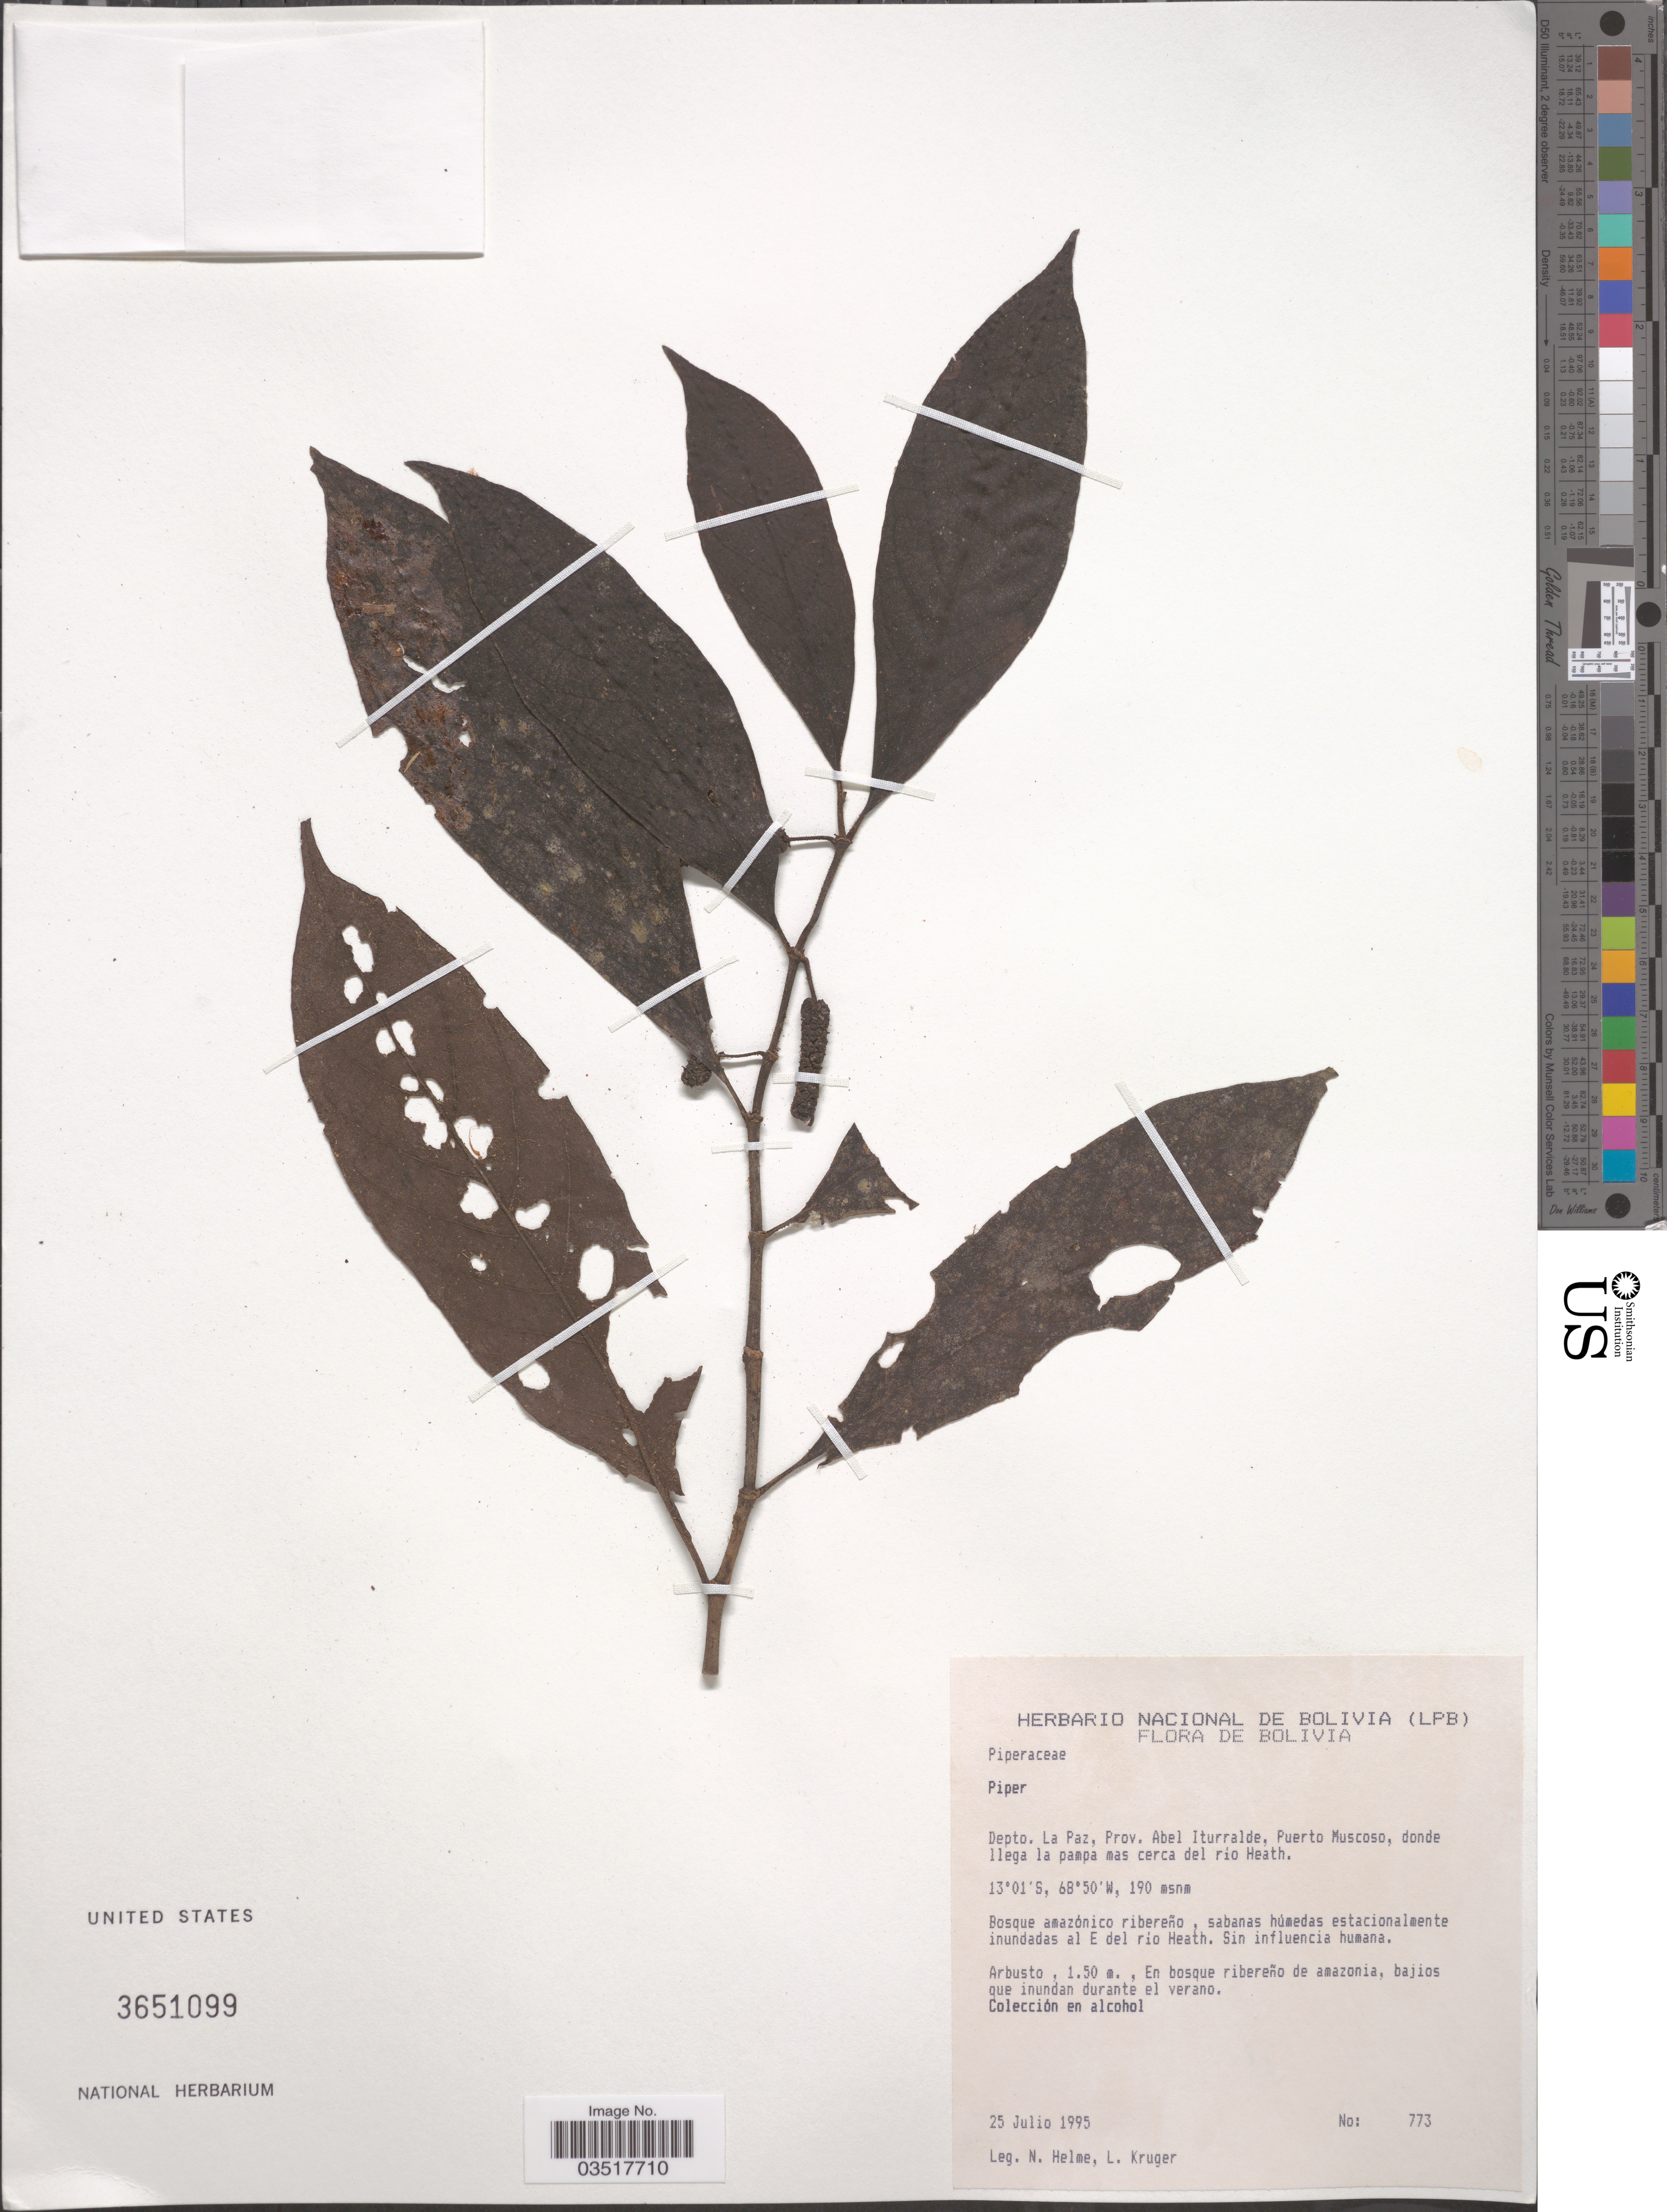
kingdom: Plantae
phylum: Tracheophyta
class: Magnoliopsida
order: Piperales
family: Piperaceae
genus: Piper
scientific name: Piper sp.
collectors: N. Helme & L. Kruger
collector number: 773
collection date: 1995-07-25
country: Bolivia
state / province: La Paz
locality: Depto. La Paz, Prov. Abel Iturralde, Puerto Muscoso, donde llega la pampa mas cerca del río Heath. Sabanas húmedas estacionalmente inundadas al E del río Heath.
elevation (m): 190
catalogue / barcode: US 3651099